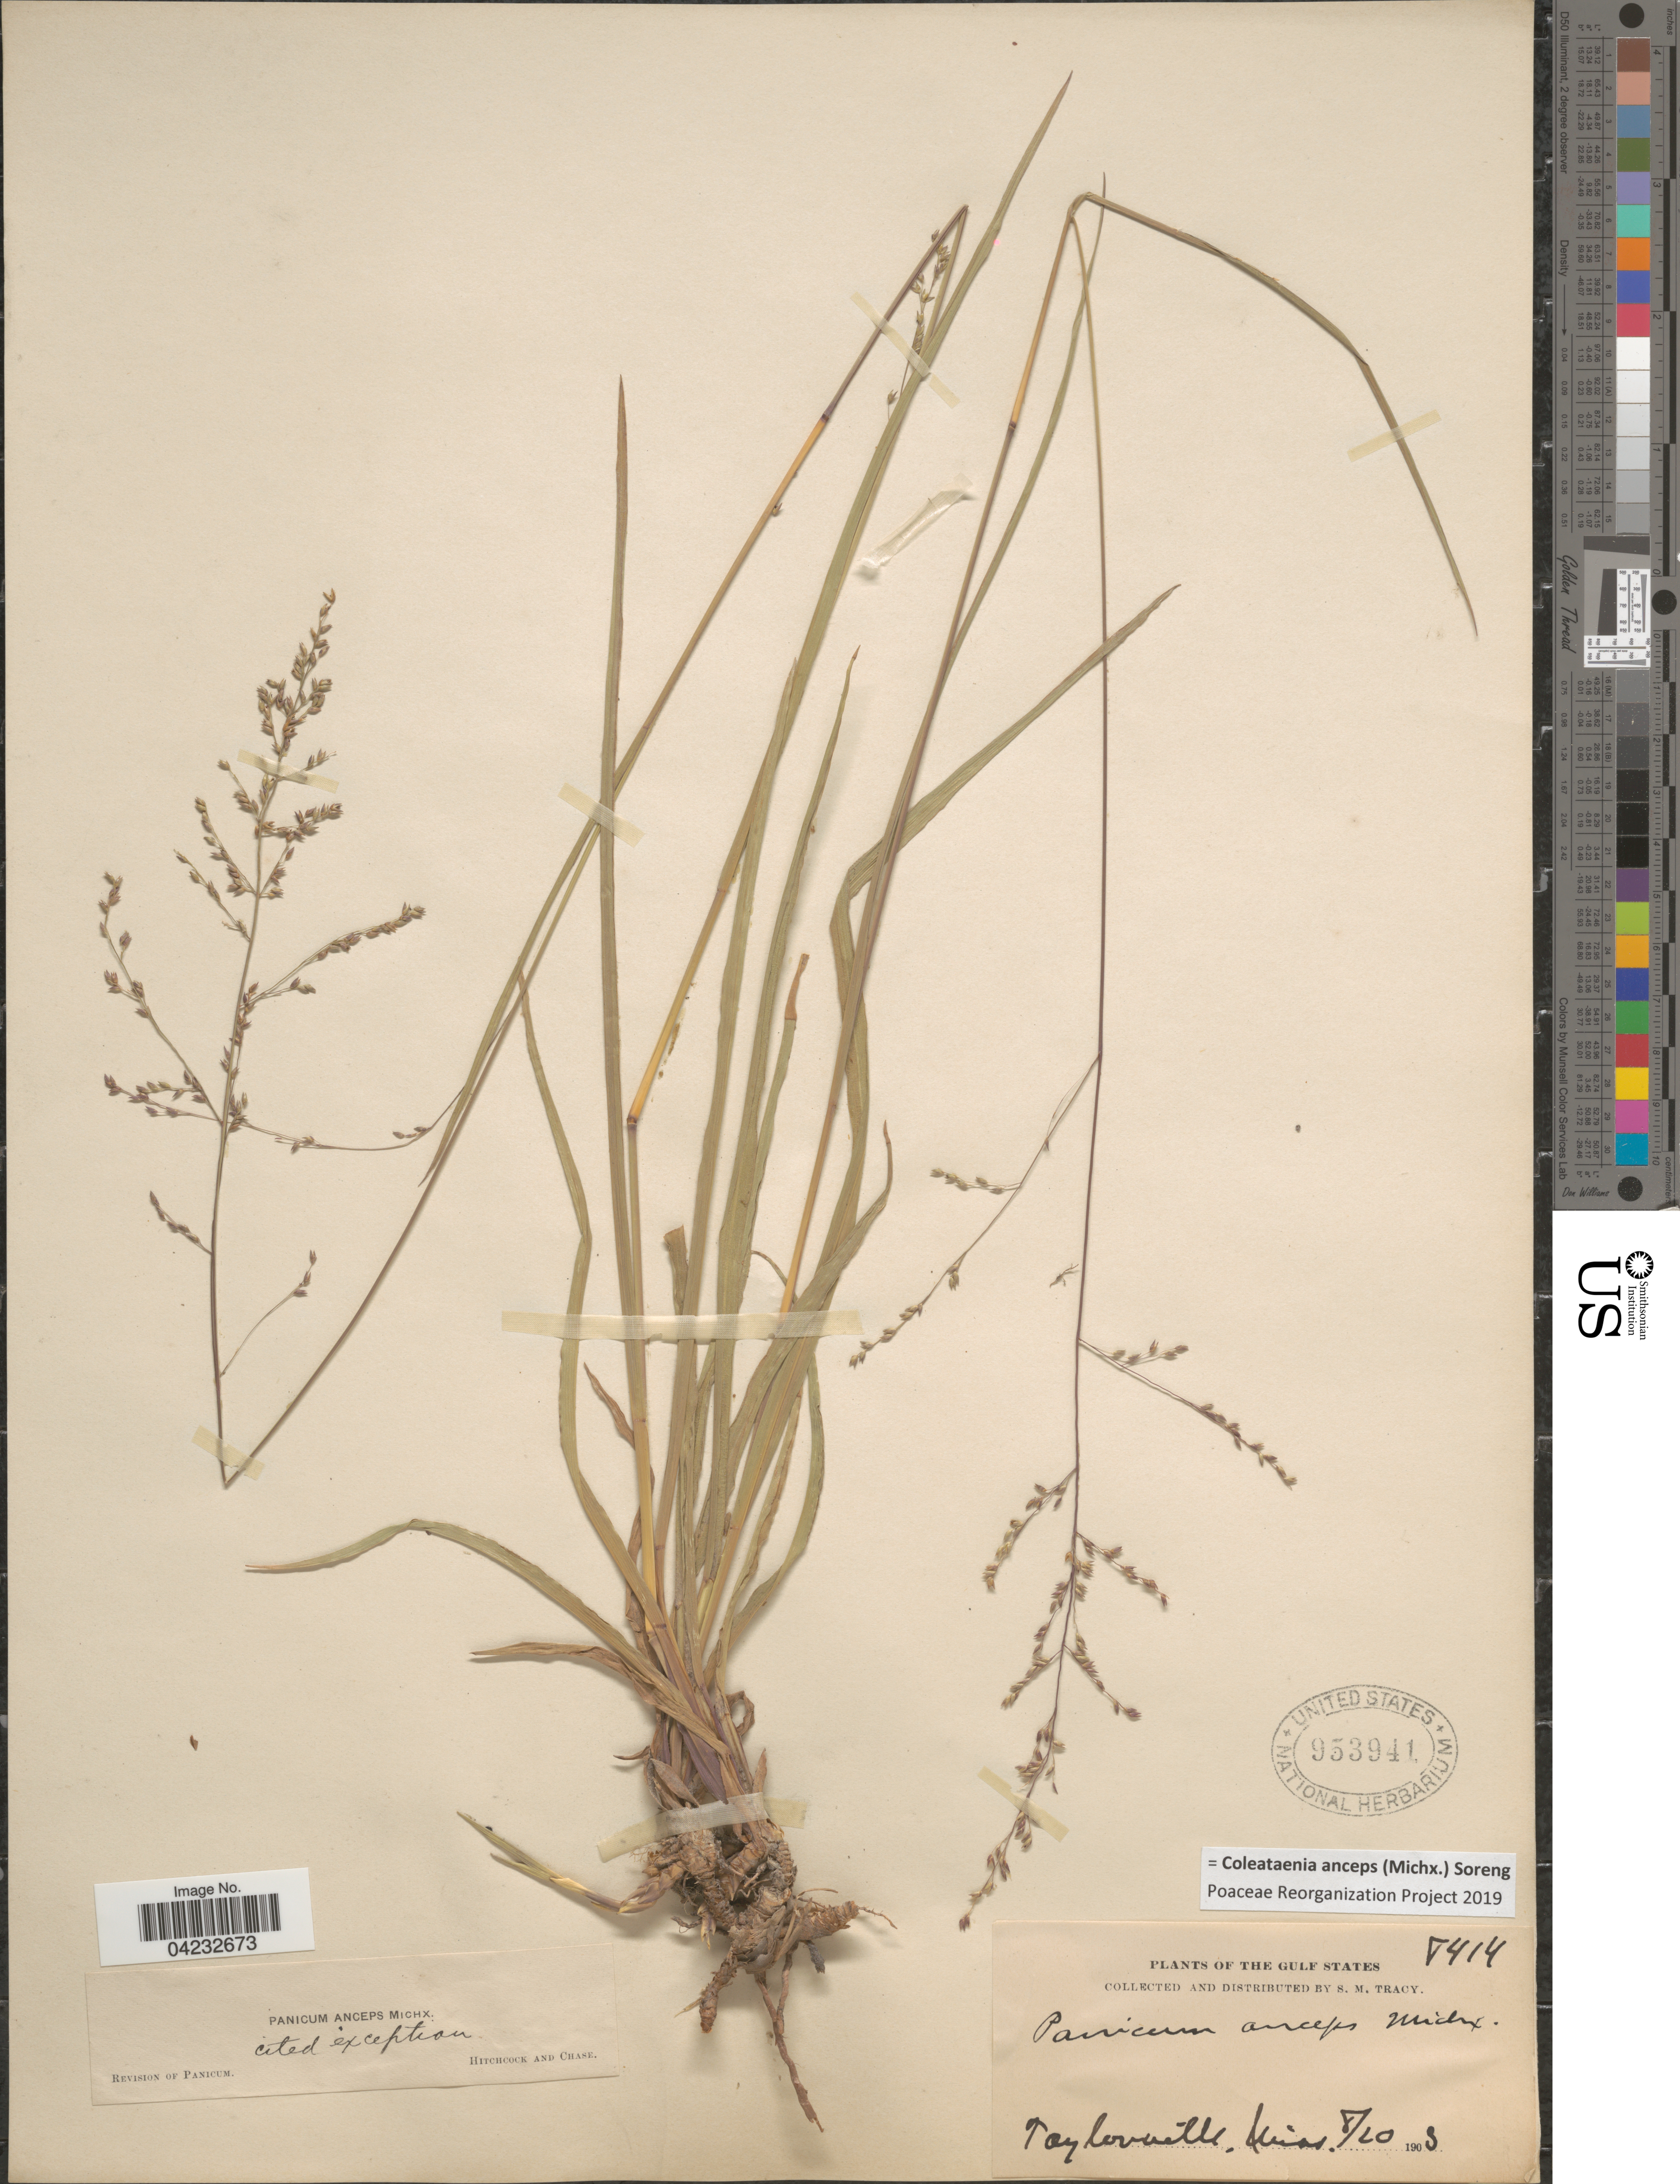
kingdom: Plantae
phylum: Tracheophyta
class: Liliopsida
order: Poales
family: Poaceae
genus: Coleataenia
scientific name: Coleataenia anceps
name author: (Michx.) Soreng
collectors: S. M. Tracy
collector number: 8414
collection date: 1903-08-20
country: United States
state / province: Mississippi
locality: The Gulf States. Taylorville.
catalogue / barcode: US 953941